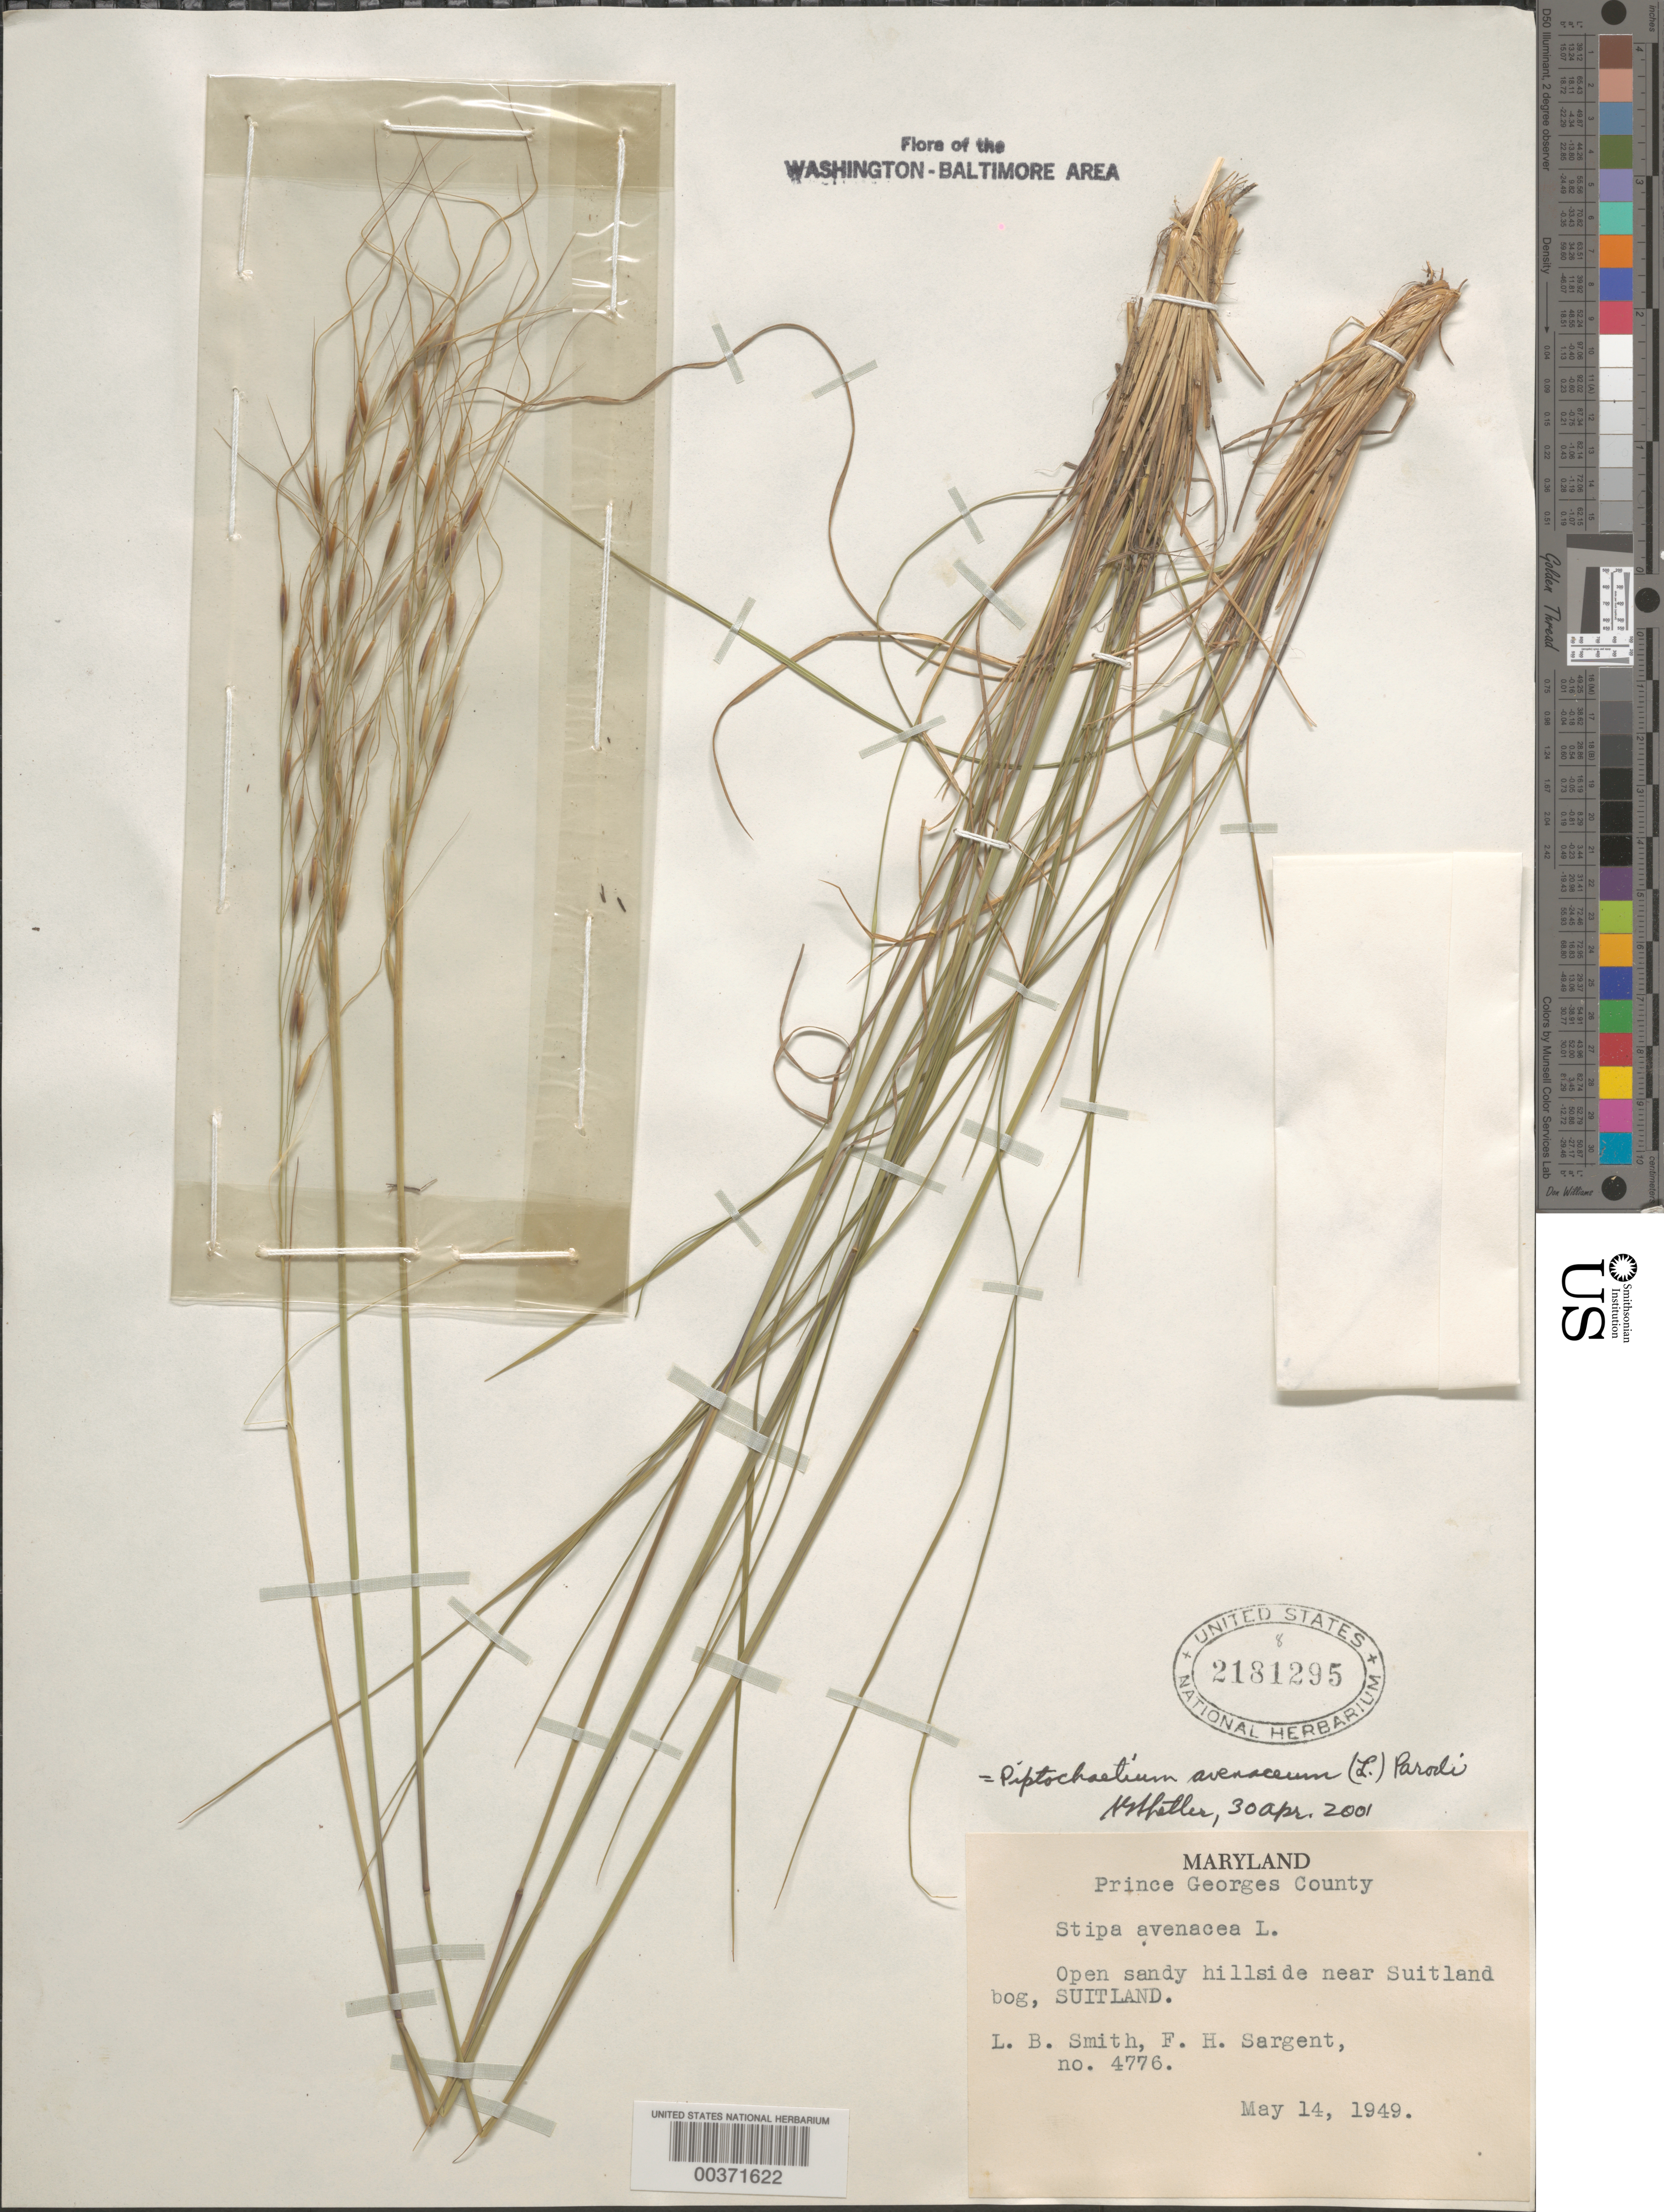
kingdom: Plantae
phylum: Tracheophyta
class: Liliopsida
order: Poales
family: Poaceae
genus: Piptochaetium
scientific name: Piptochaetium avenaceum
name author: (L.) Parodi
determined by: Shetler, Stanwyn G., (US), NMNH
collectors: L. Smith & F. H. Sargent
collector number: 4776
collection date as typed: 14 May 1949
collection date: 1949-05-14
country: United States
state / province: Maryland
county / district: Prince George's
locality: Suitland Bog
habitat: Open sandy hillside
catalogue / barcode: US 2181295